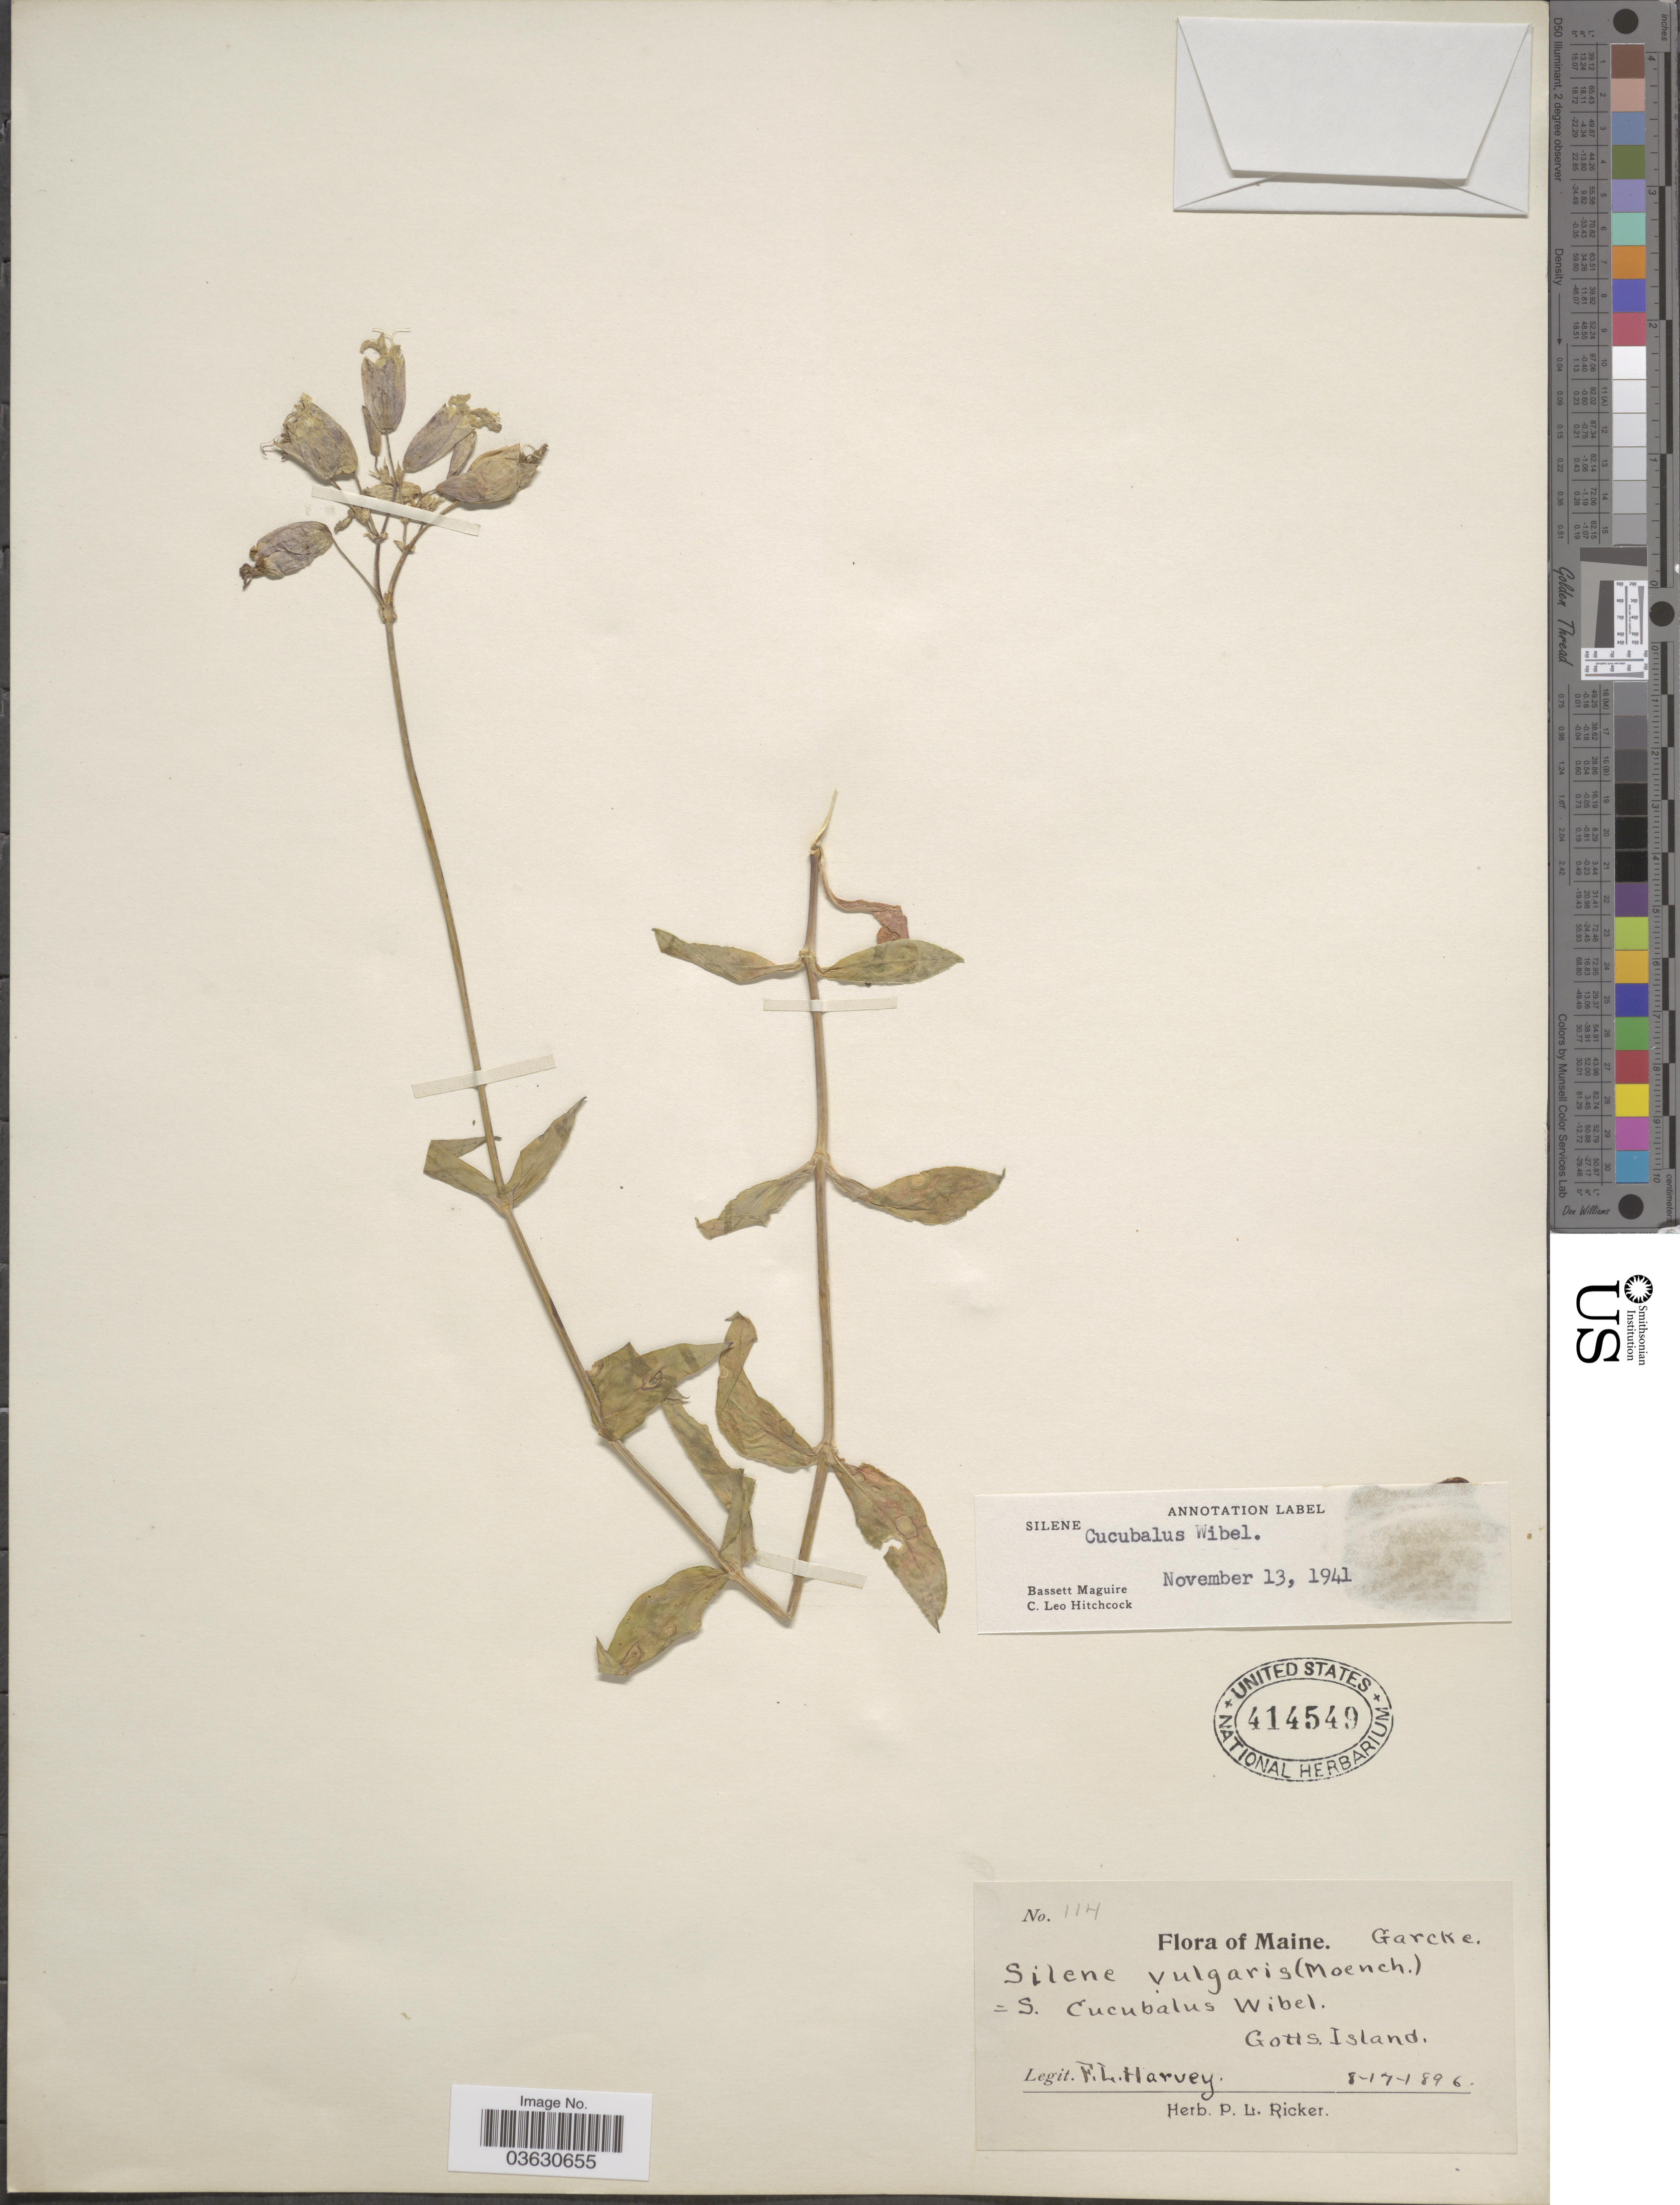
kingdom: Plantae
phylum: Tracheophyta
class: Magnoliopsida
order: Caryophyllales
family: Caryophyllaceae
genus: Silene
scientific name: Silene cucubalus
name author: L.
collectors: F. L. Harvey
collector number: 114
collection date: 1896-08-14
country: United States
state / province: Maine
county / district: Penobscot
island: Gott's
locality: Gotts Island.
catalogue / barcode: US 414549